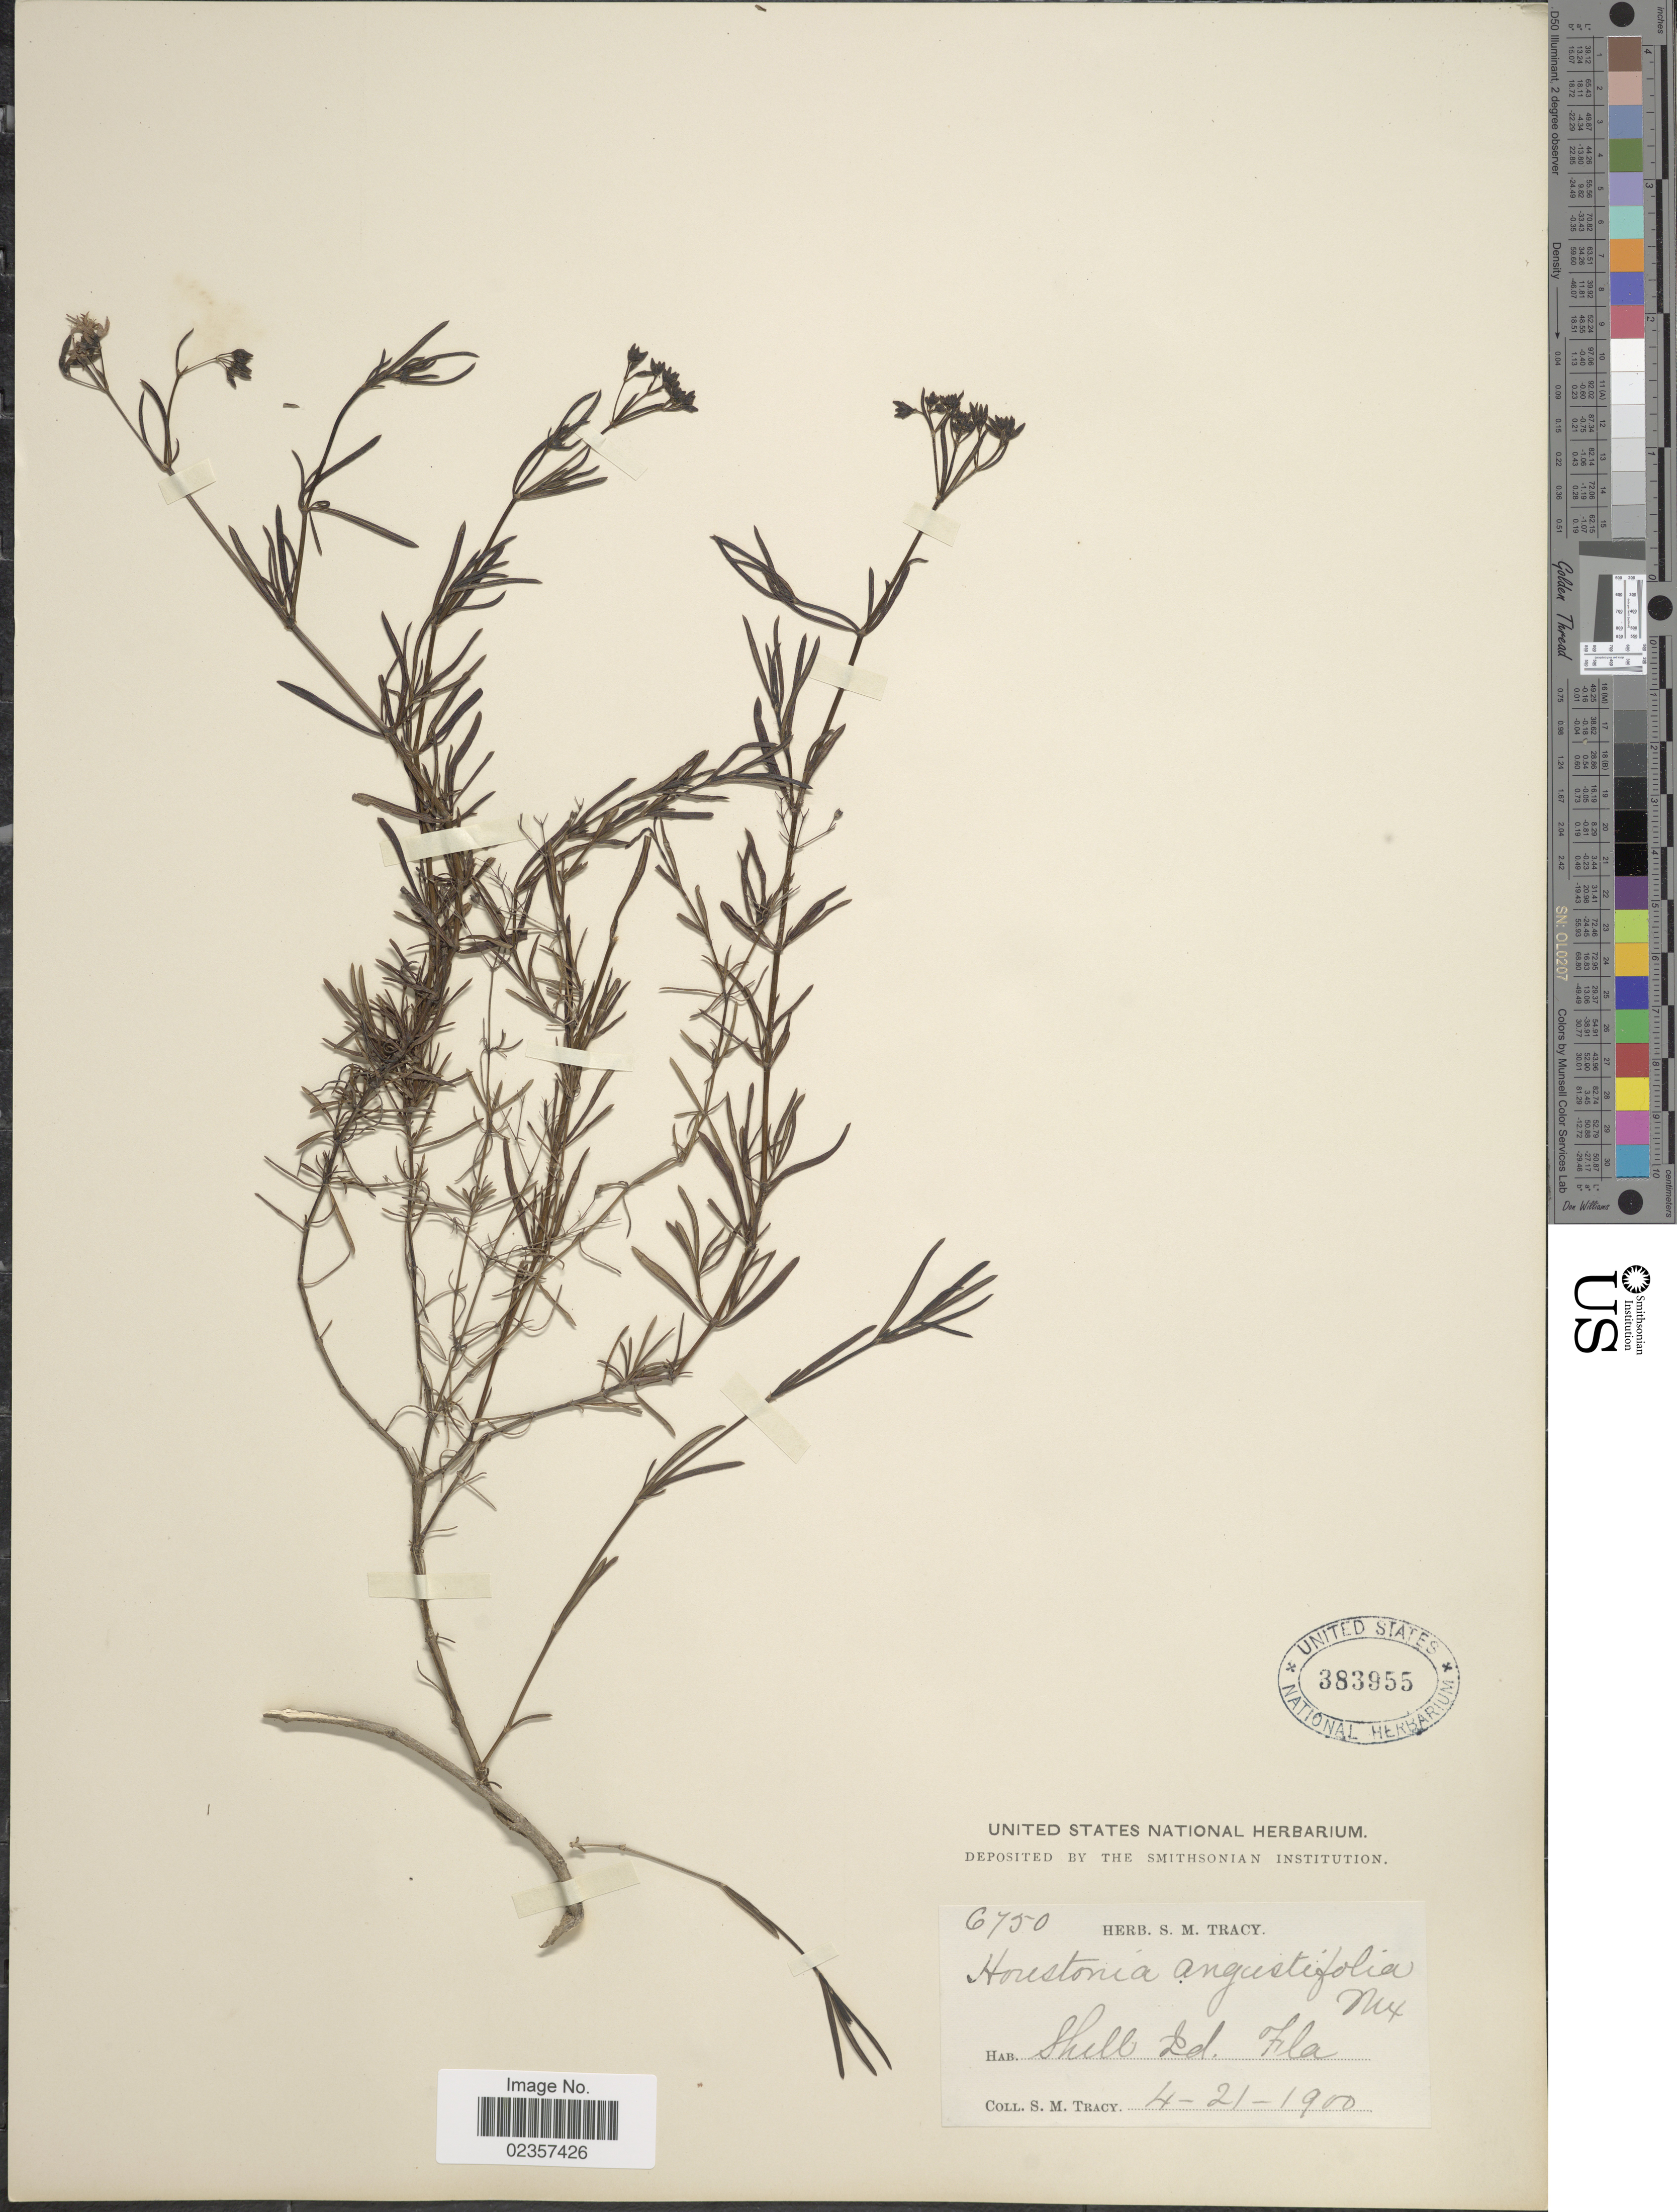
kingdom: Plantae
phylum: Tracheophyta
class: Magnoliopsida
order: Gentianales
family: Rubiaceae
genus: Houstonia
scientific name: Houstonia nigricans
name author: (Lam.) Fernald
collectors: S. M. Tracy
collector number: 6750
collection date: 1900-04-21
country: United States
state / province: Florida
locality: Shell Id.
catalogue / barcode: US 383955